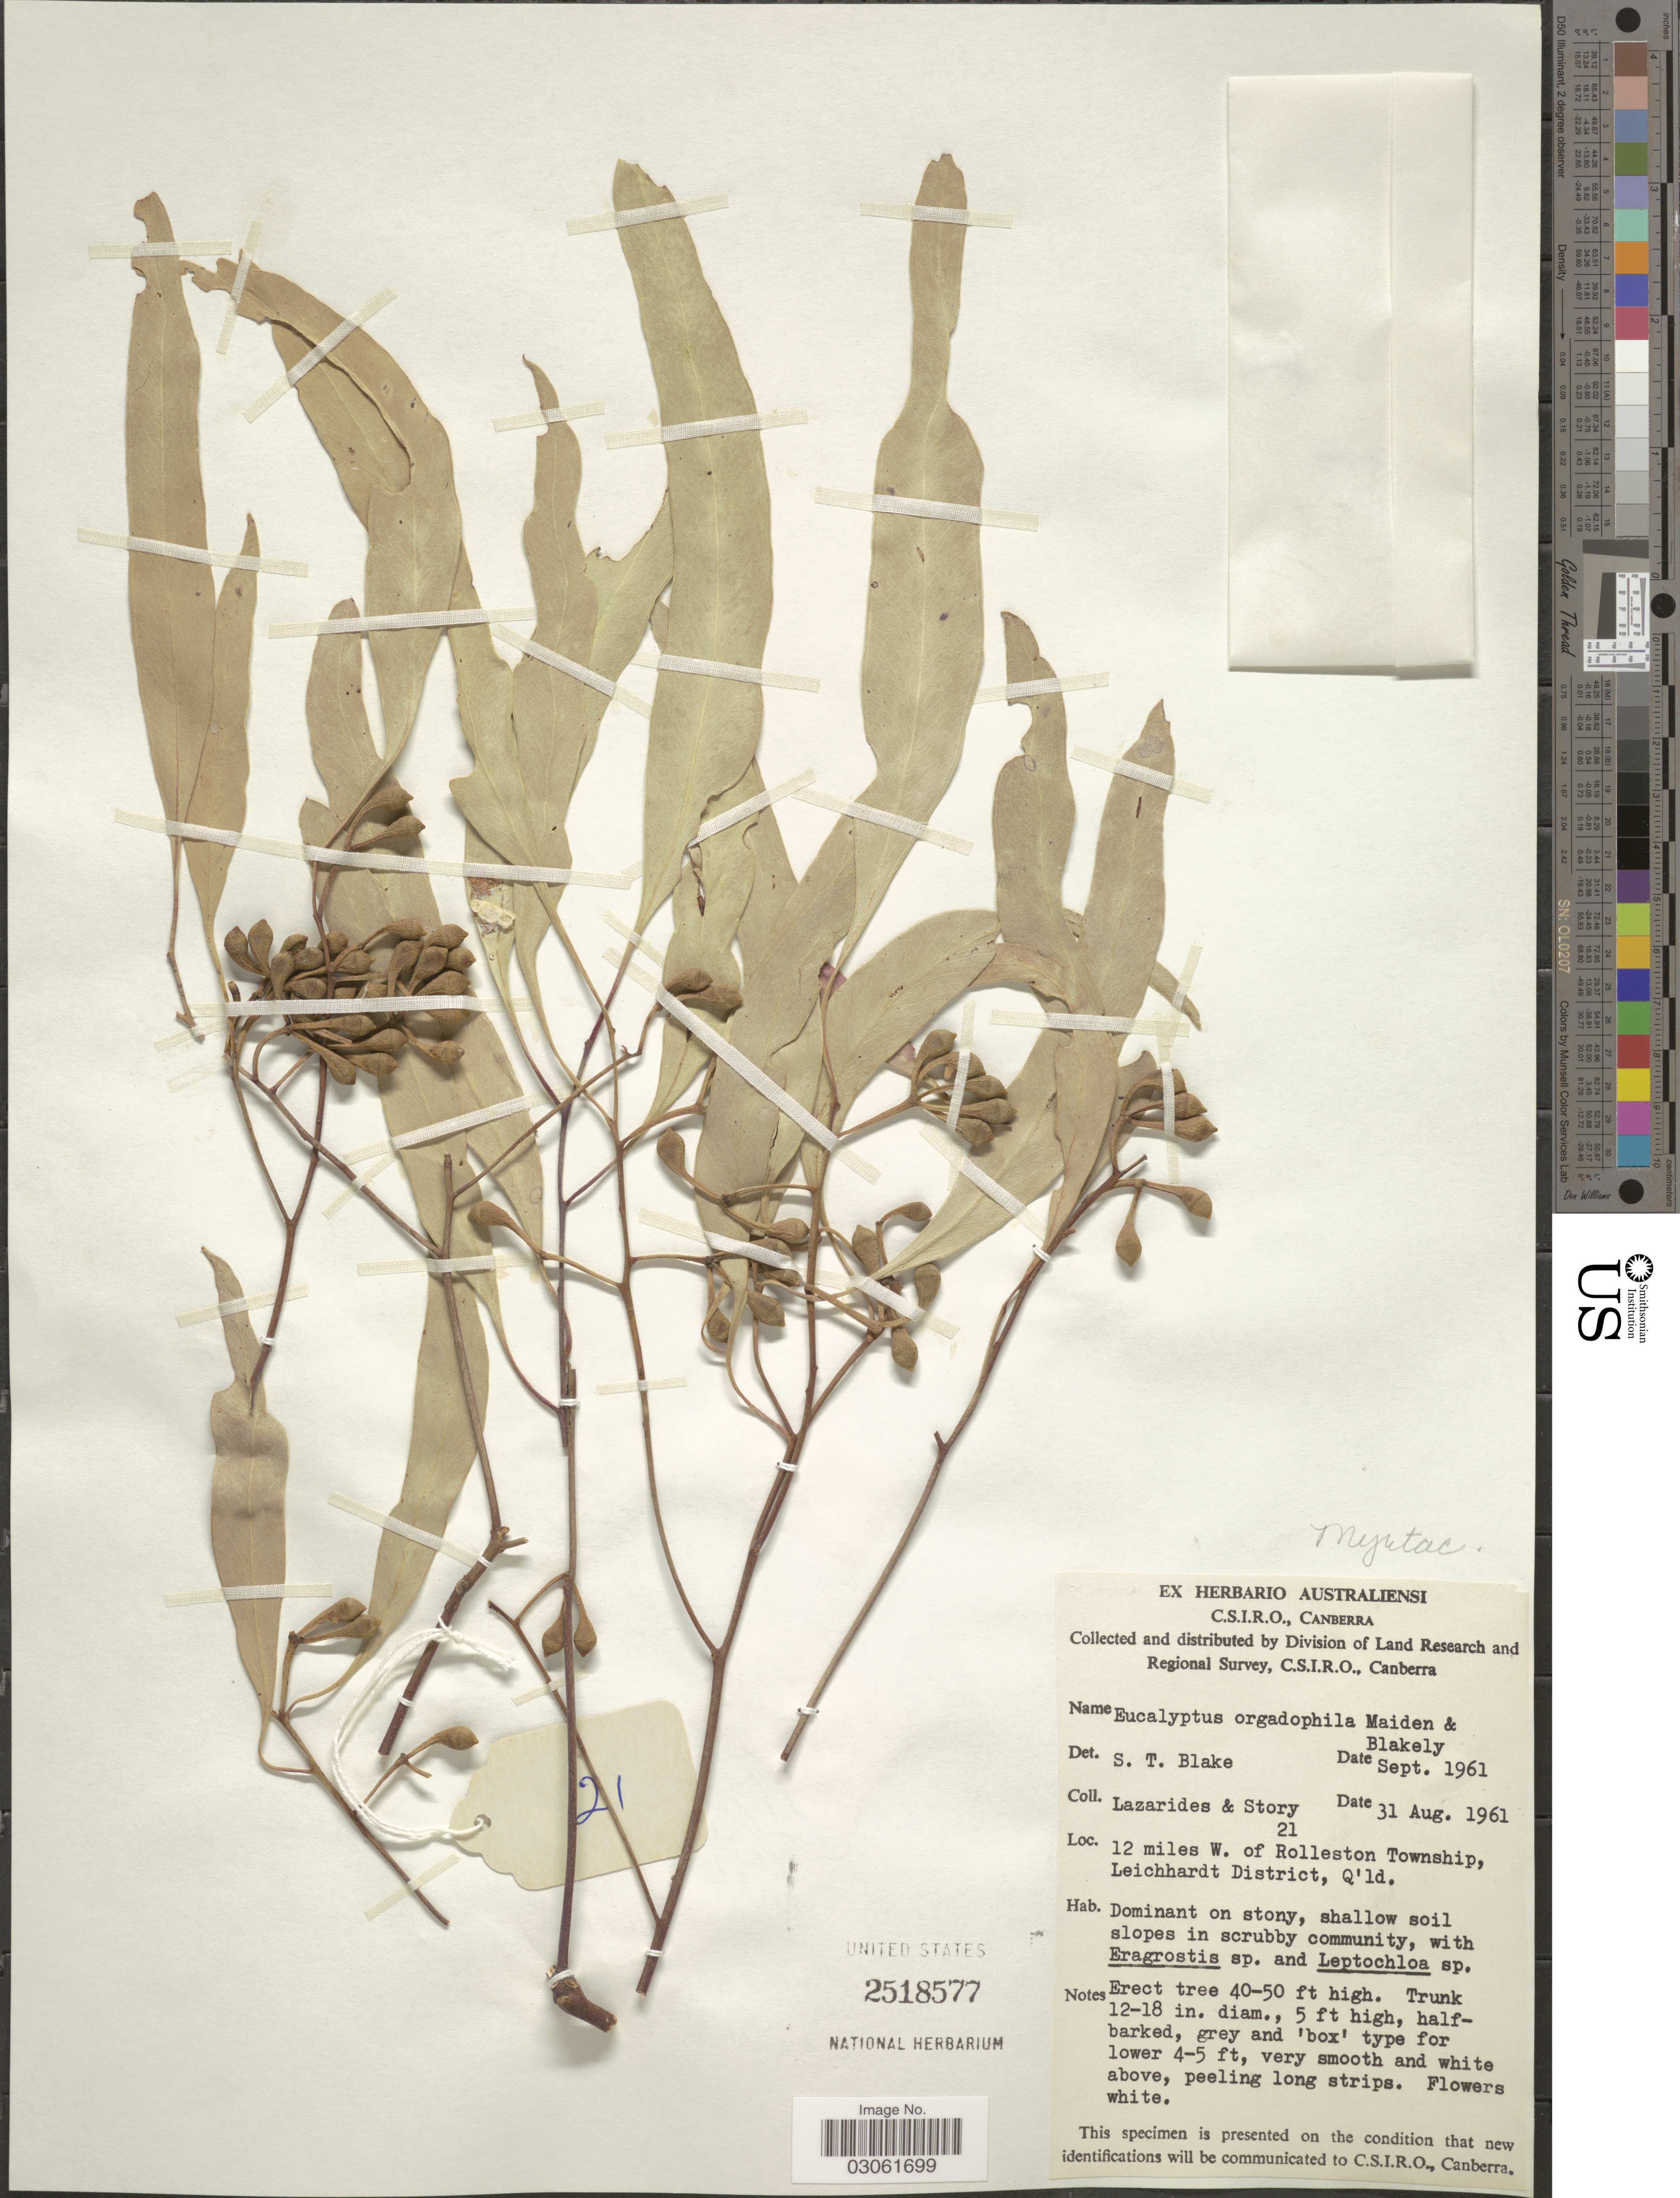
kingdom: Plantae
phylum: Tracheophyta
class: Magnoliopsida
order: Myrtales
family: Myrtaceae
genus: Eucalyptus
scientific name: Eucalyptus orgadophila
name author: Maiden & Blakely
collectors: M. Lazarides & -. Story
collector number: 21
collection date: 1961-08-31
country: Australia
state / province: Queensland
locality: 12 miles W. of Rolleston Township, Leichhardt District.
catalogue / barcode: US 2518577